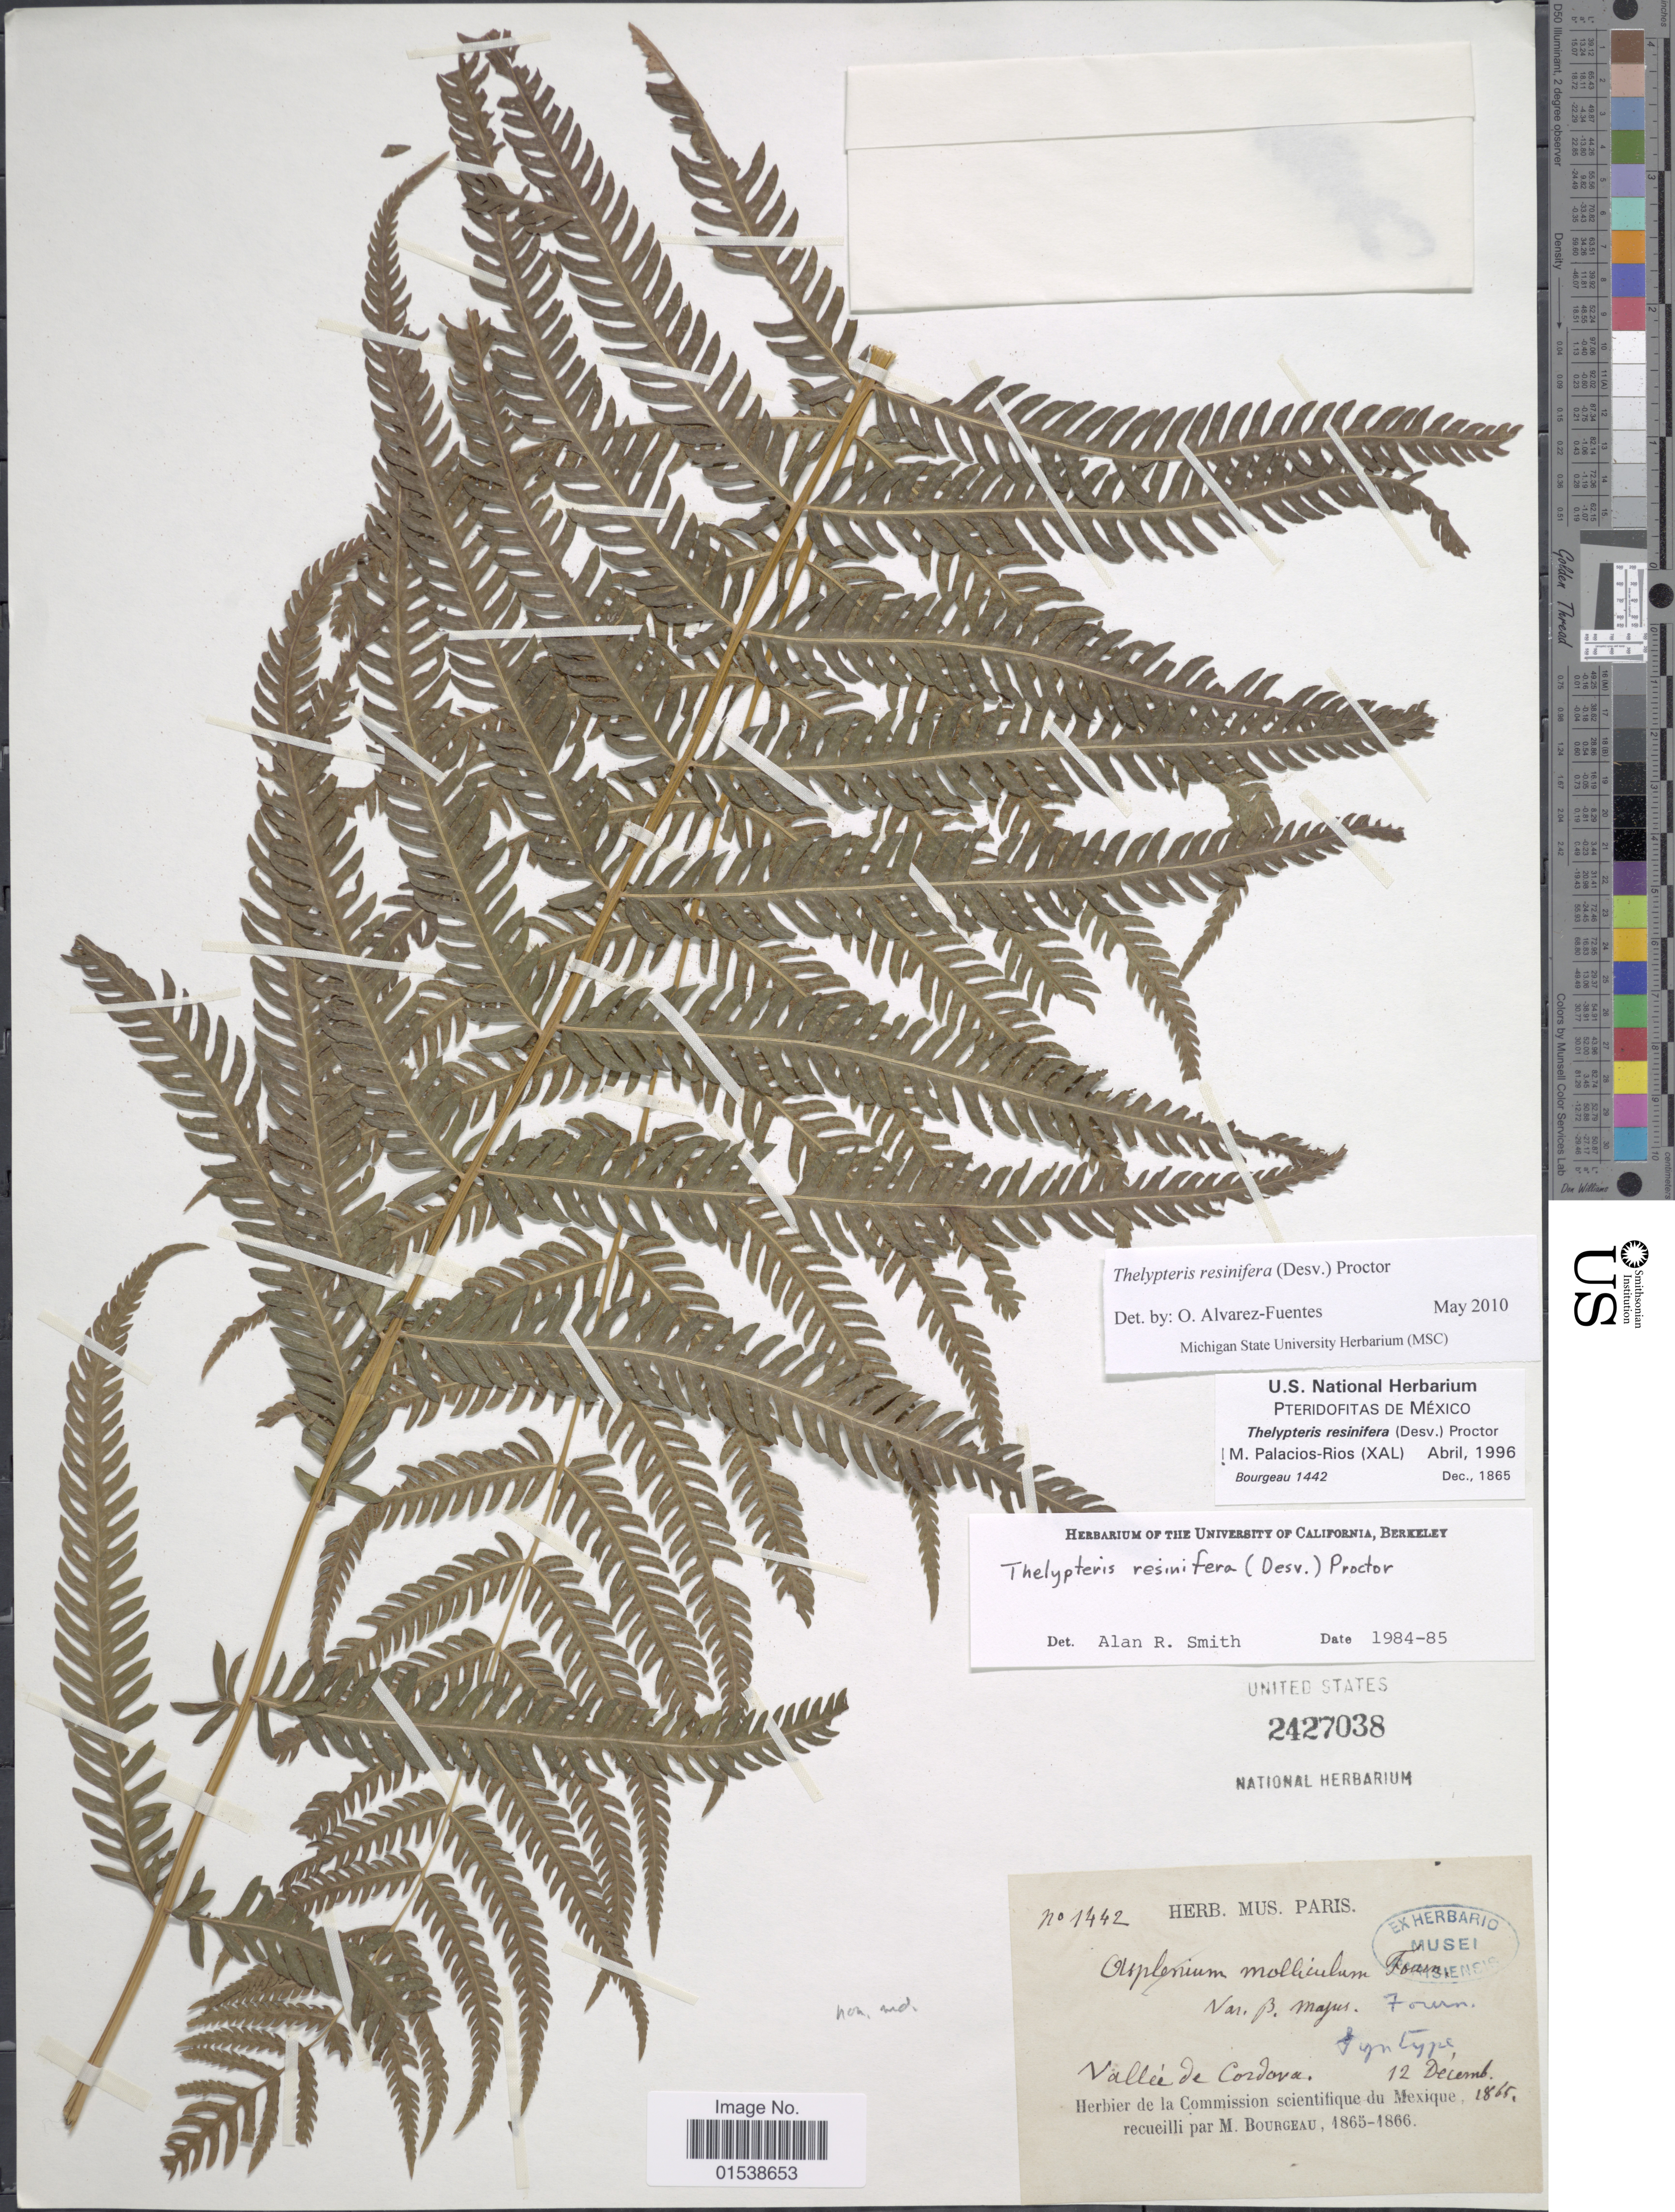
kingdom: Plantae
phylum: Tracheophyta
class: Polypodiopsida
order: Polypodiales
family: Thelypteridaceae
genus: Amauropelta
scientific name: Amauropelta resinifera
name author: (Desv.) Pic. Serm.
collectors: M. Bourgeau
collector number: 1442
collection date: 1865-12-12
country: Mexico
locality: Vallei de Cordova, Mexique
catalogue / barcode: US 2427038